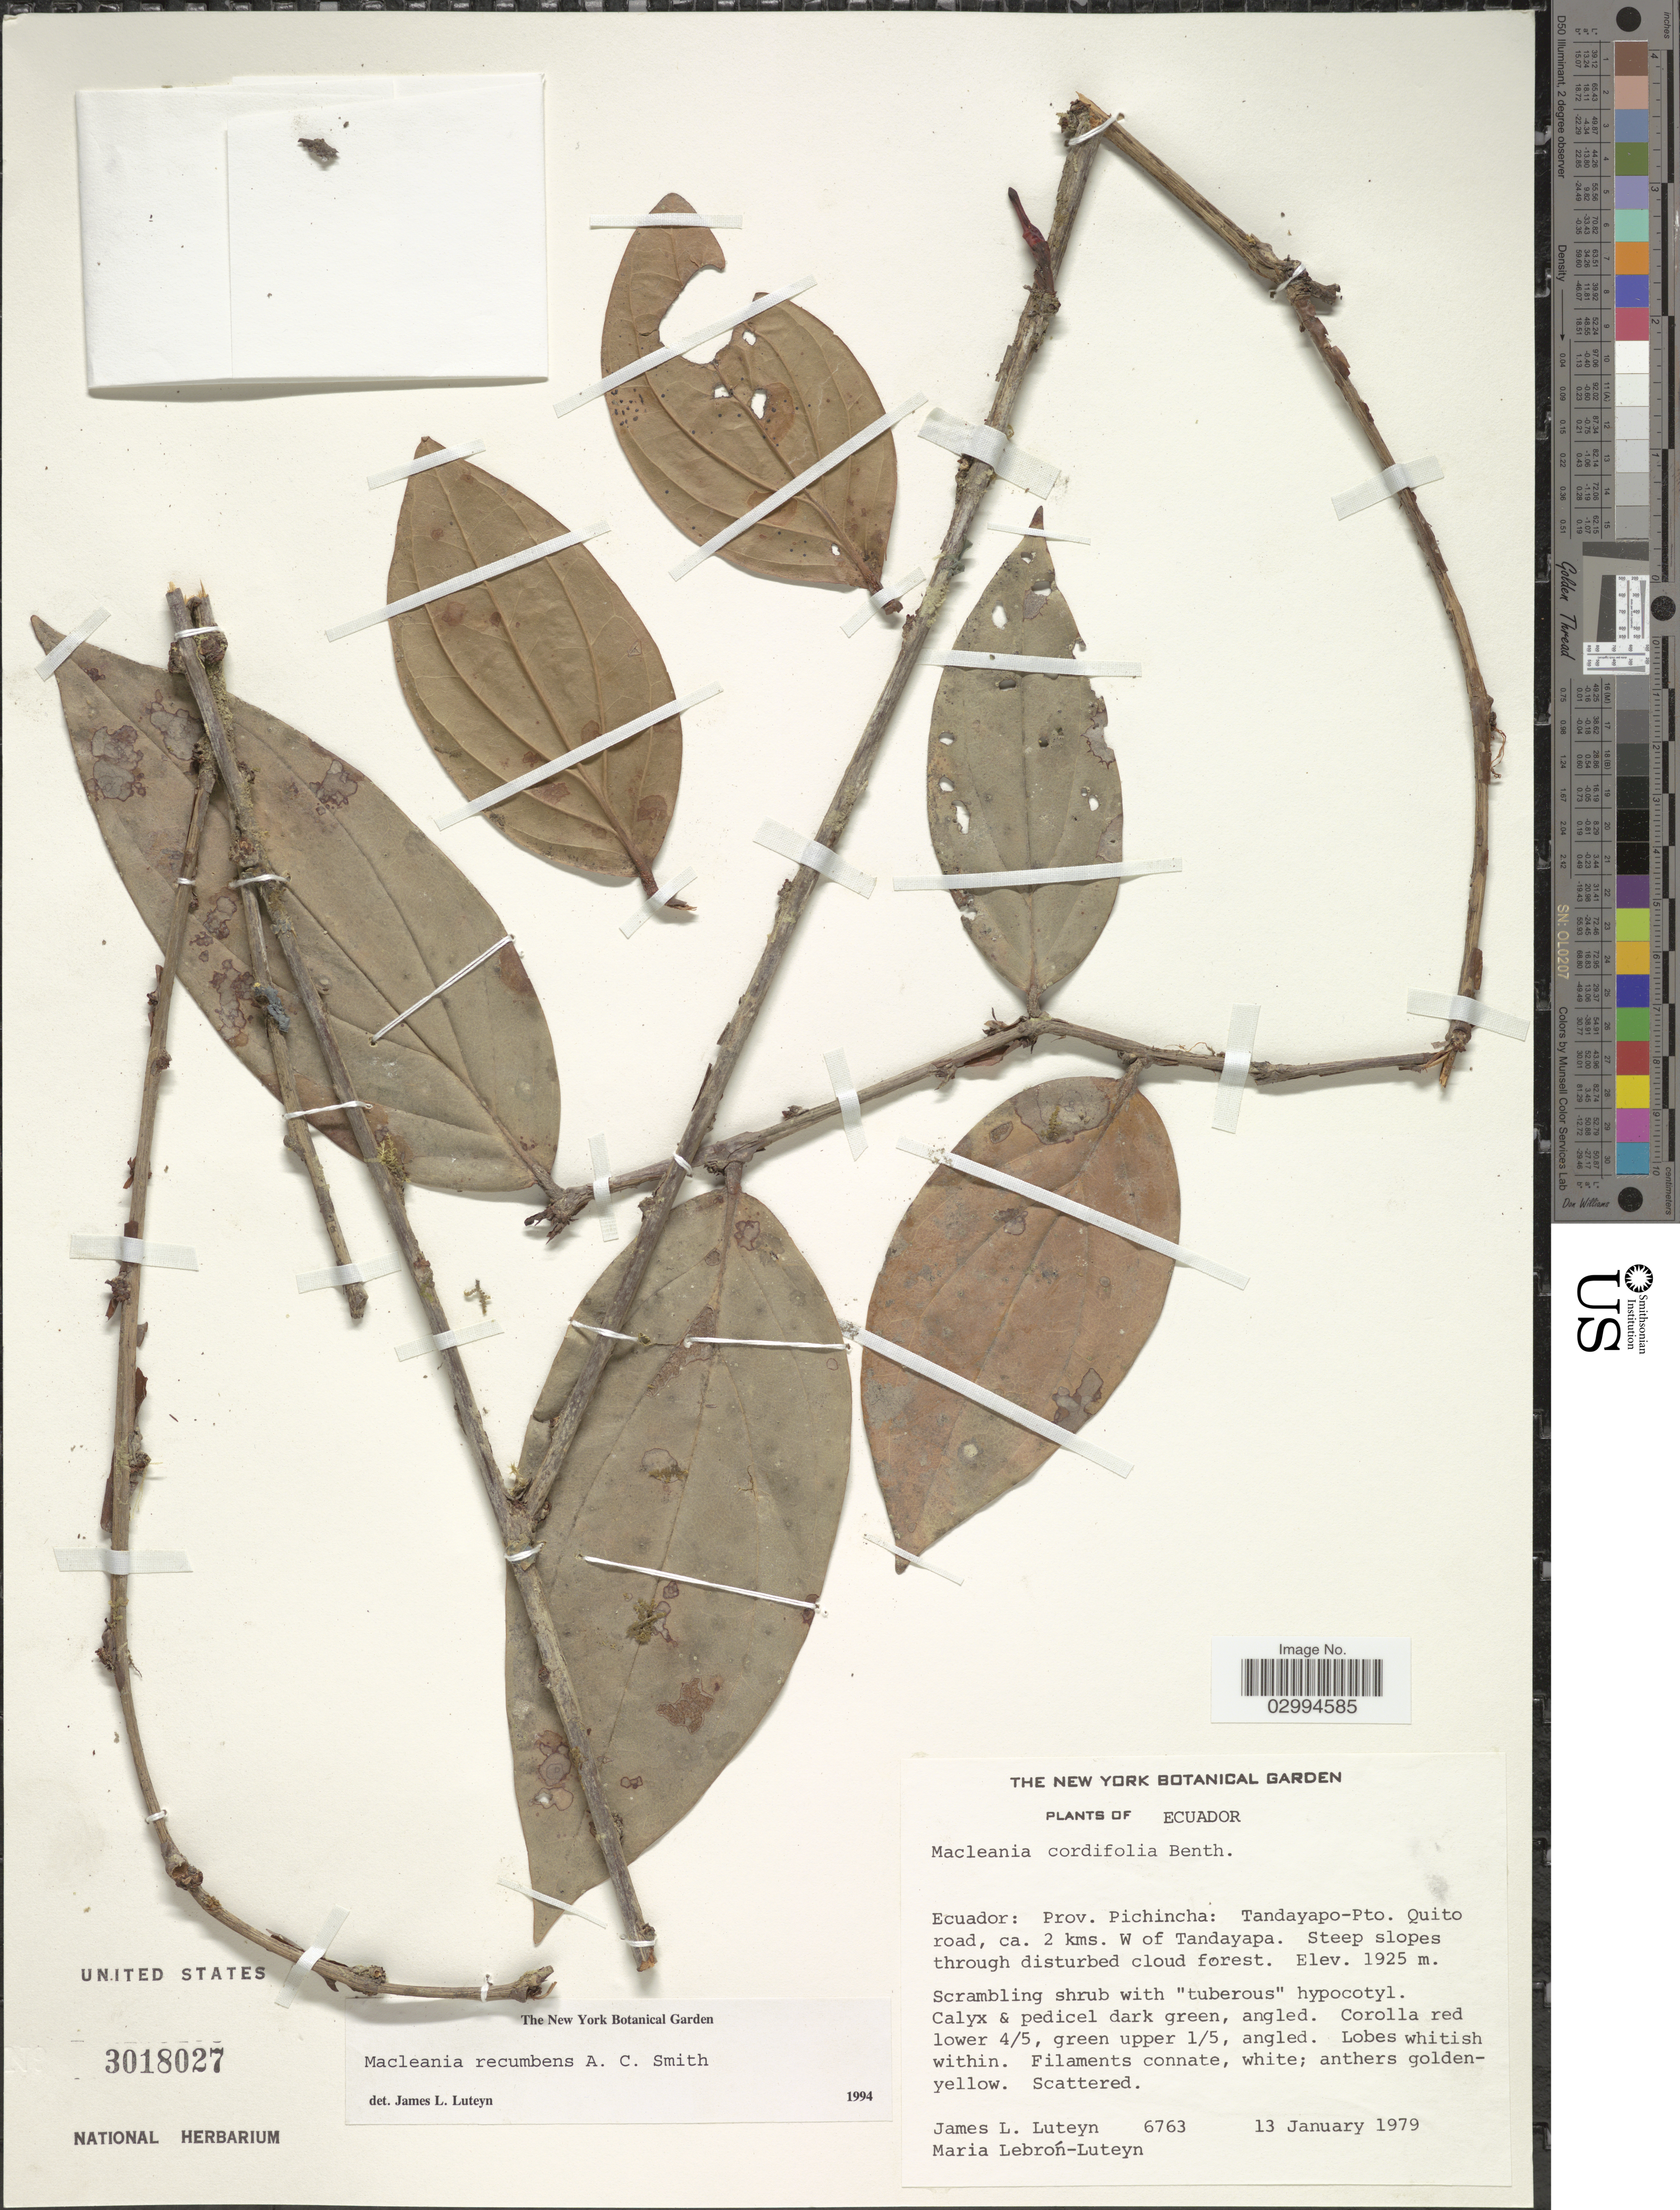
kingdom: Plantae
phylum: Tracheophyta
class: Magnoliopsida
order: Ericales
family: Ericaceae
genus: Macleania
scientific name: Macleania recumbens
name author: A.C. Sm.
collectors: J. L. Luteyn & M. L. Lebrón-Luteyn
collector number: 6763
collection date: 1979-01-13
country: Ecuador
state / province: Pichincha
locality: Tandayapo-Pto. Quito road, ca. 2 kms. W of Tandayapa.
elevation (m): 1925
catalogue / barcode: US 3018027